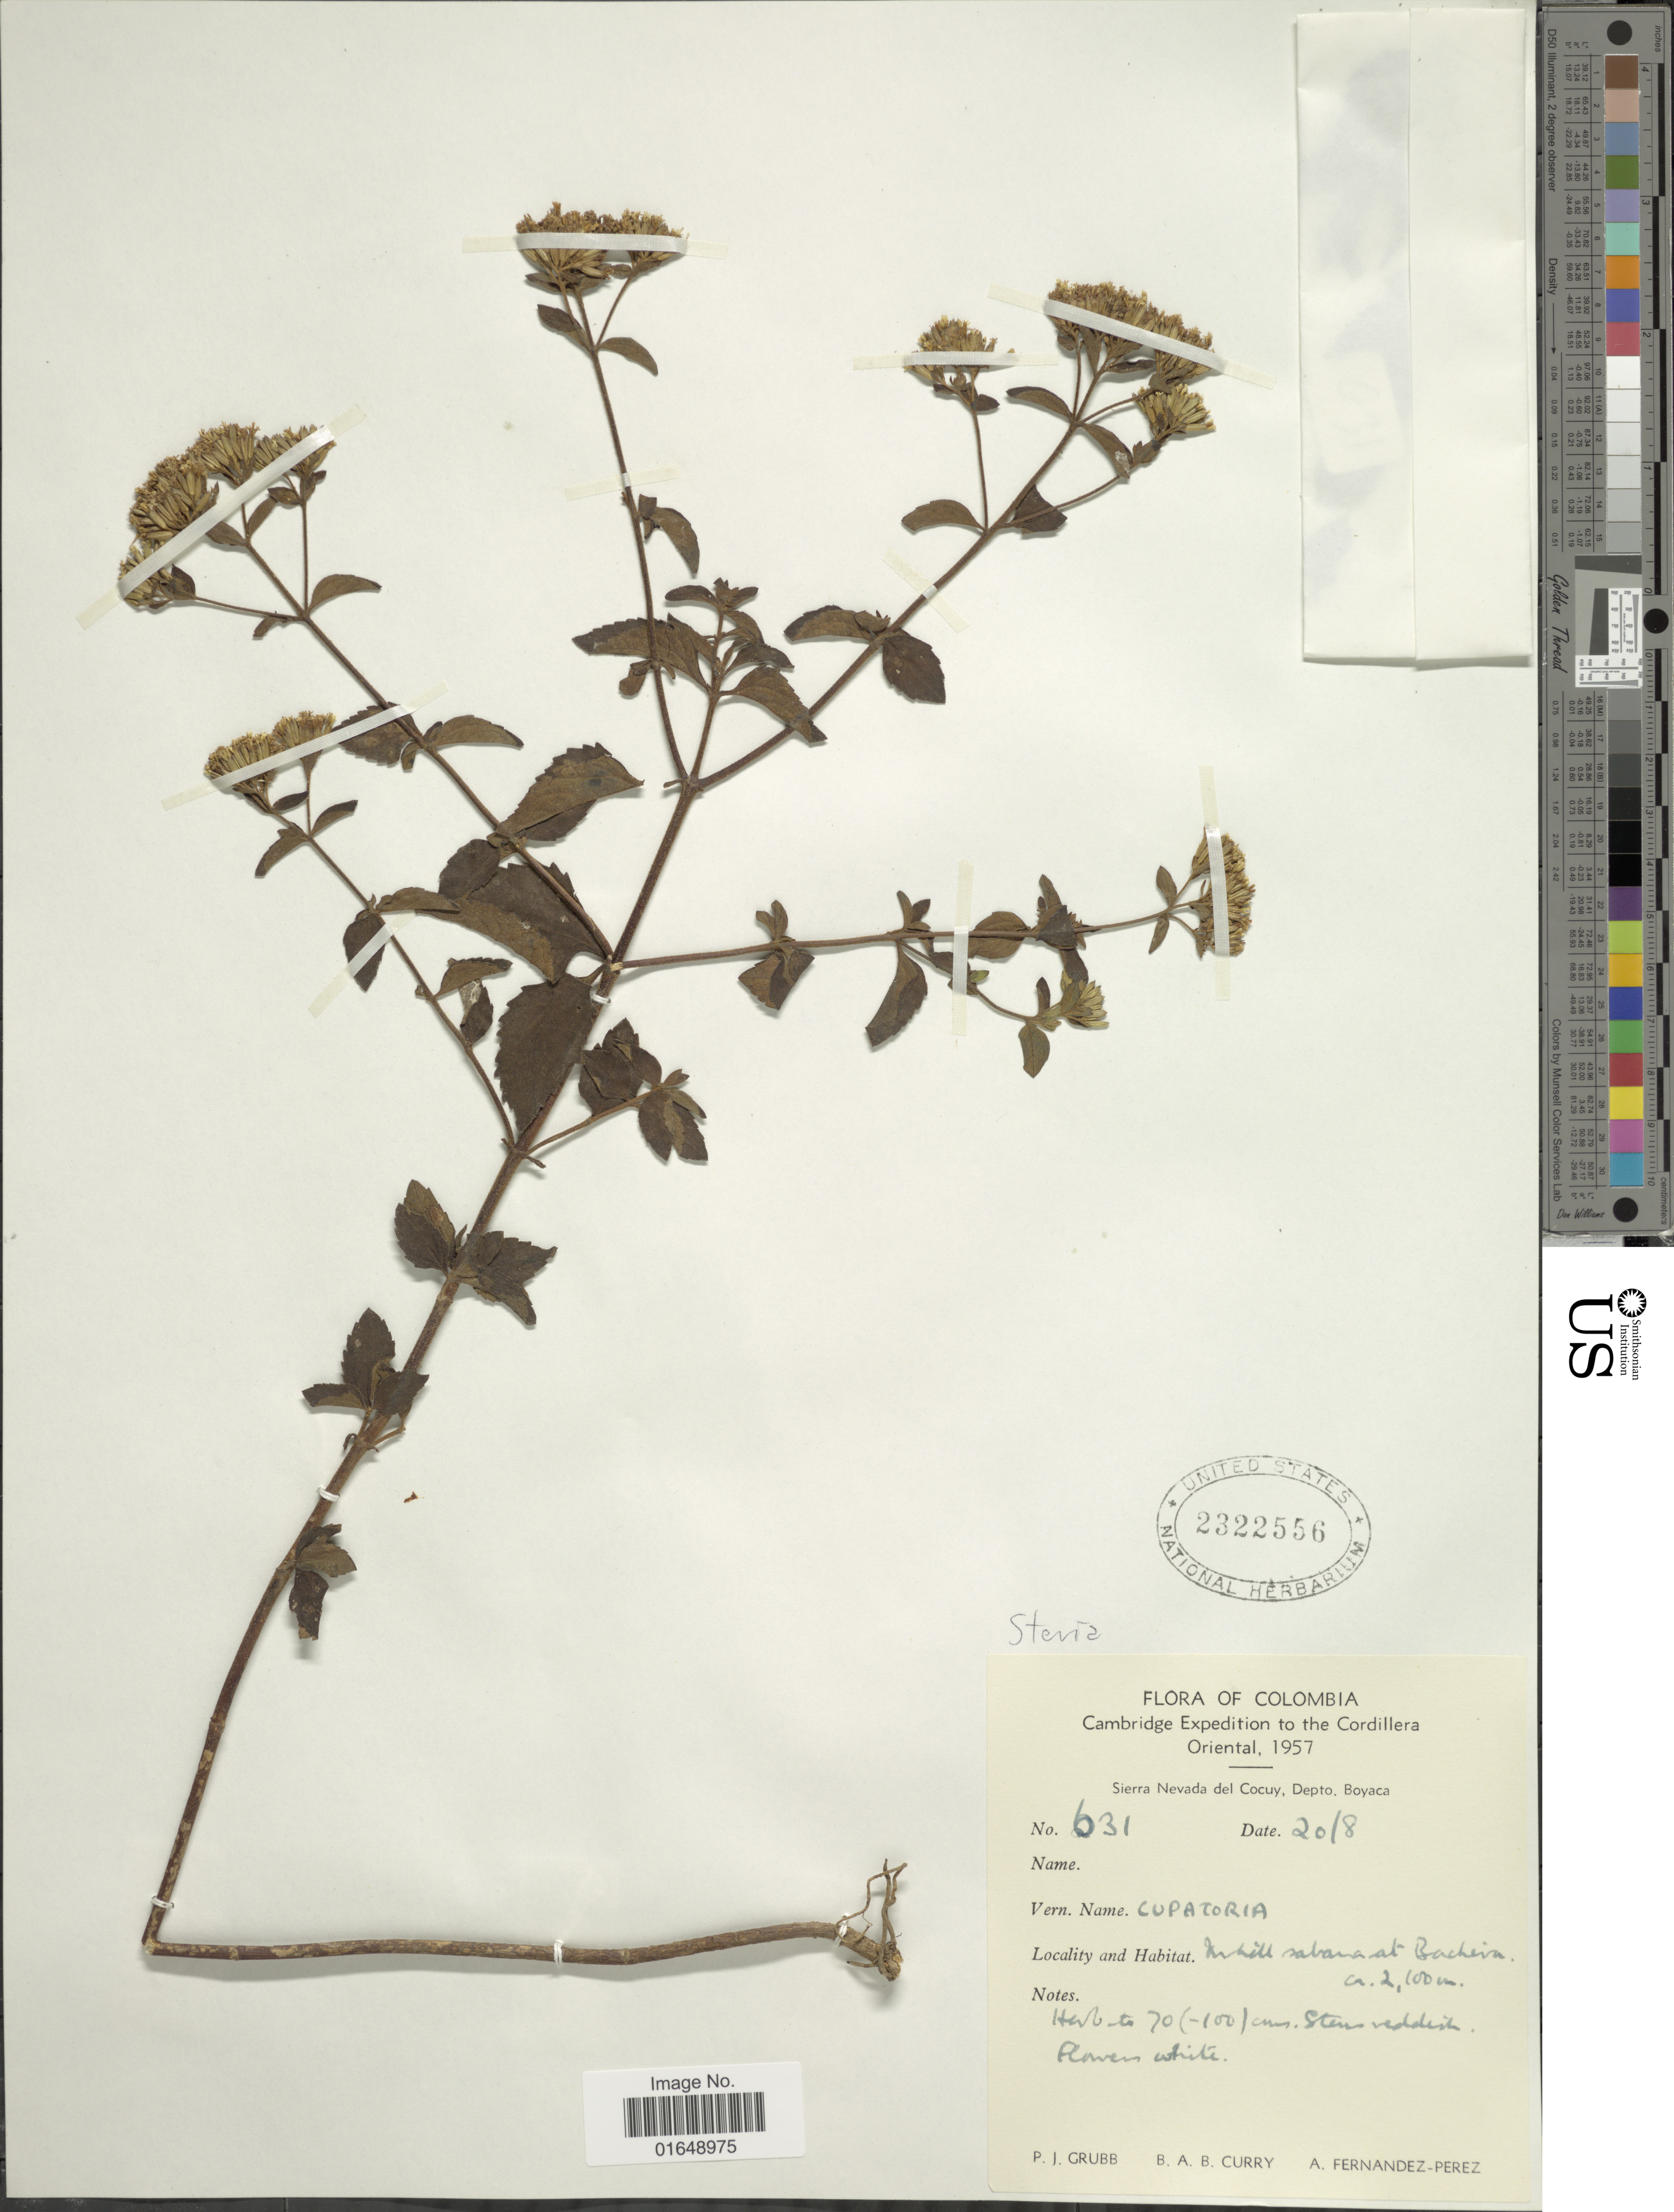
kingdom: Plantae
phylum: Tracheophyta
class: Magnoliopsida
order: Asterales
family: Asteraceae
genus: Stevia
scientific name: Stevia sp.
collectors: P. J. Grubb, B. Curry & A. Fernández-Pérez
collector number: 631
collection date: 1957-08-20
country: Colombia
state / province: Boyacá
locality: Sierra Nevada del Cocuy, Cordillera Oriental, in hill sabana at Bachira.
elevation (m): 2100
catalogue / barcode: US 2322556